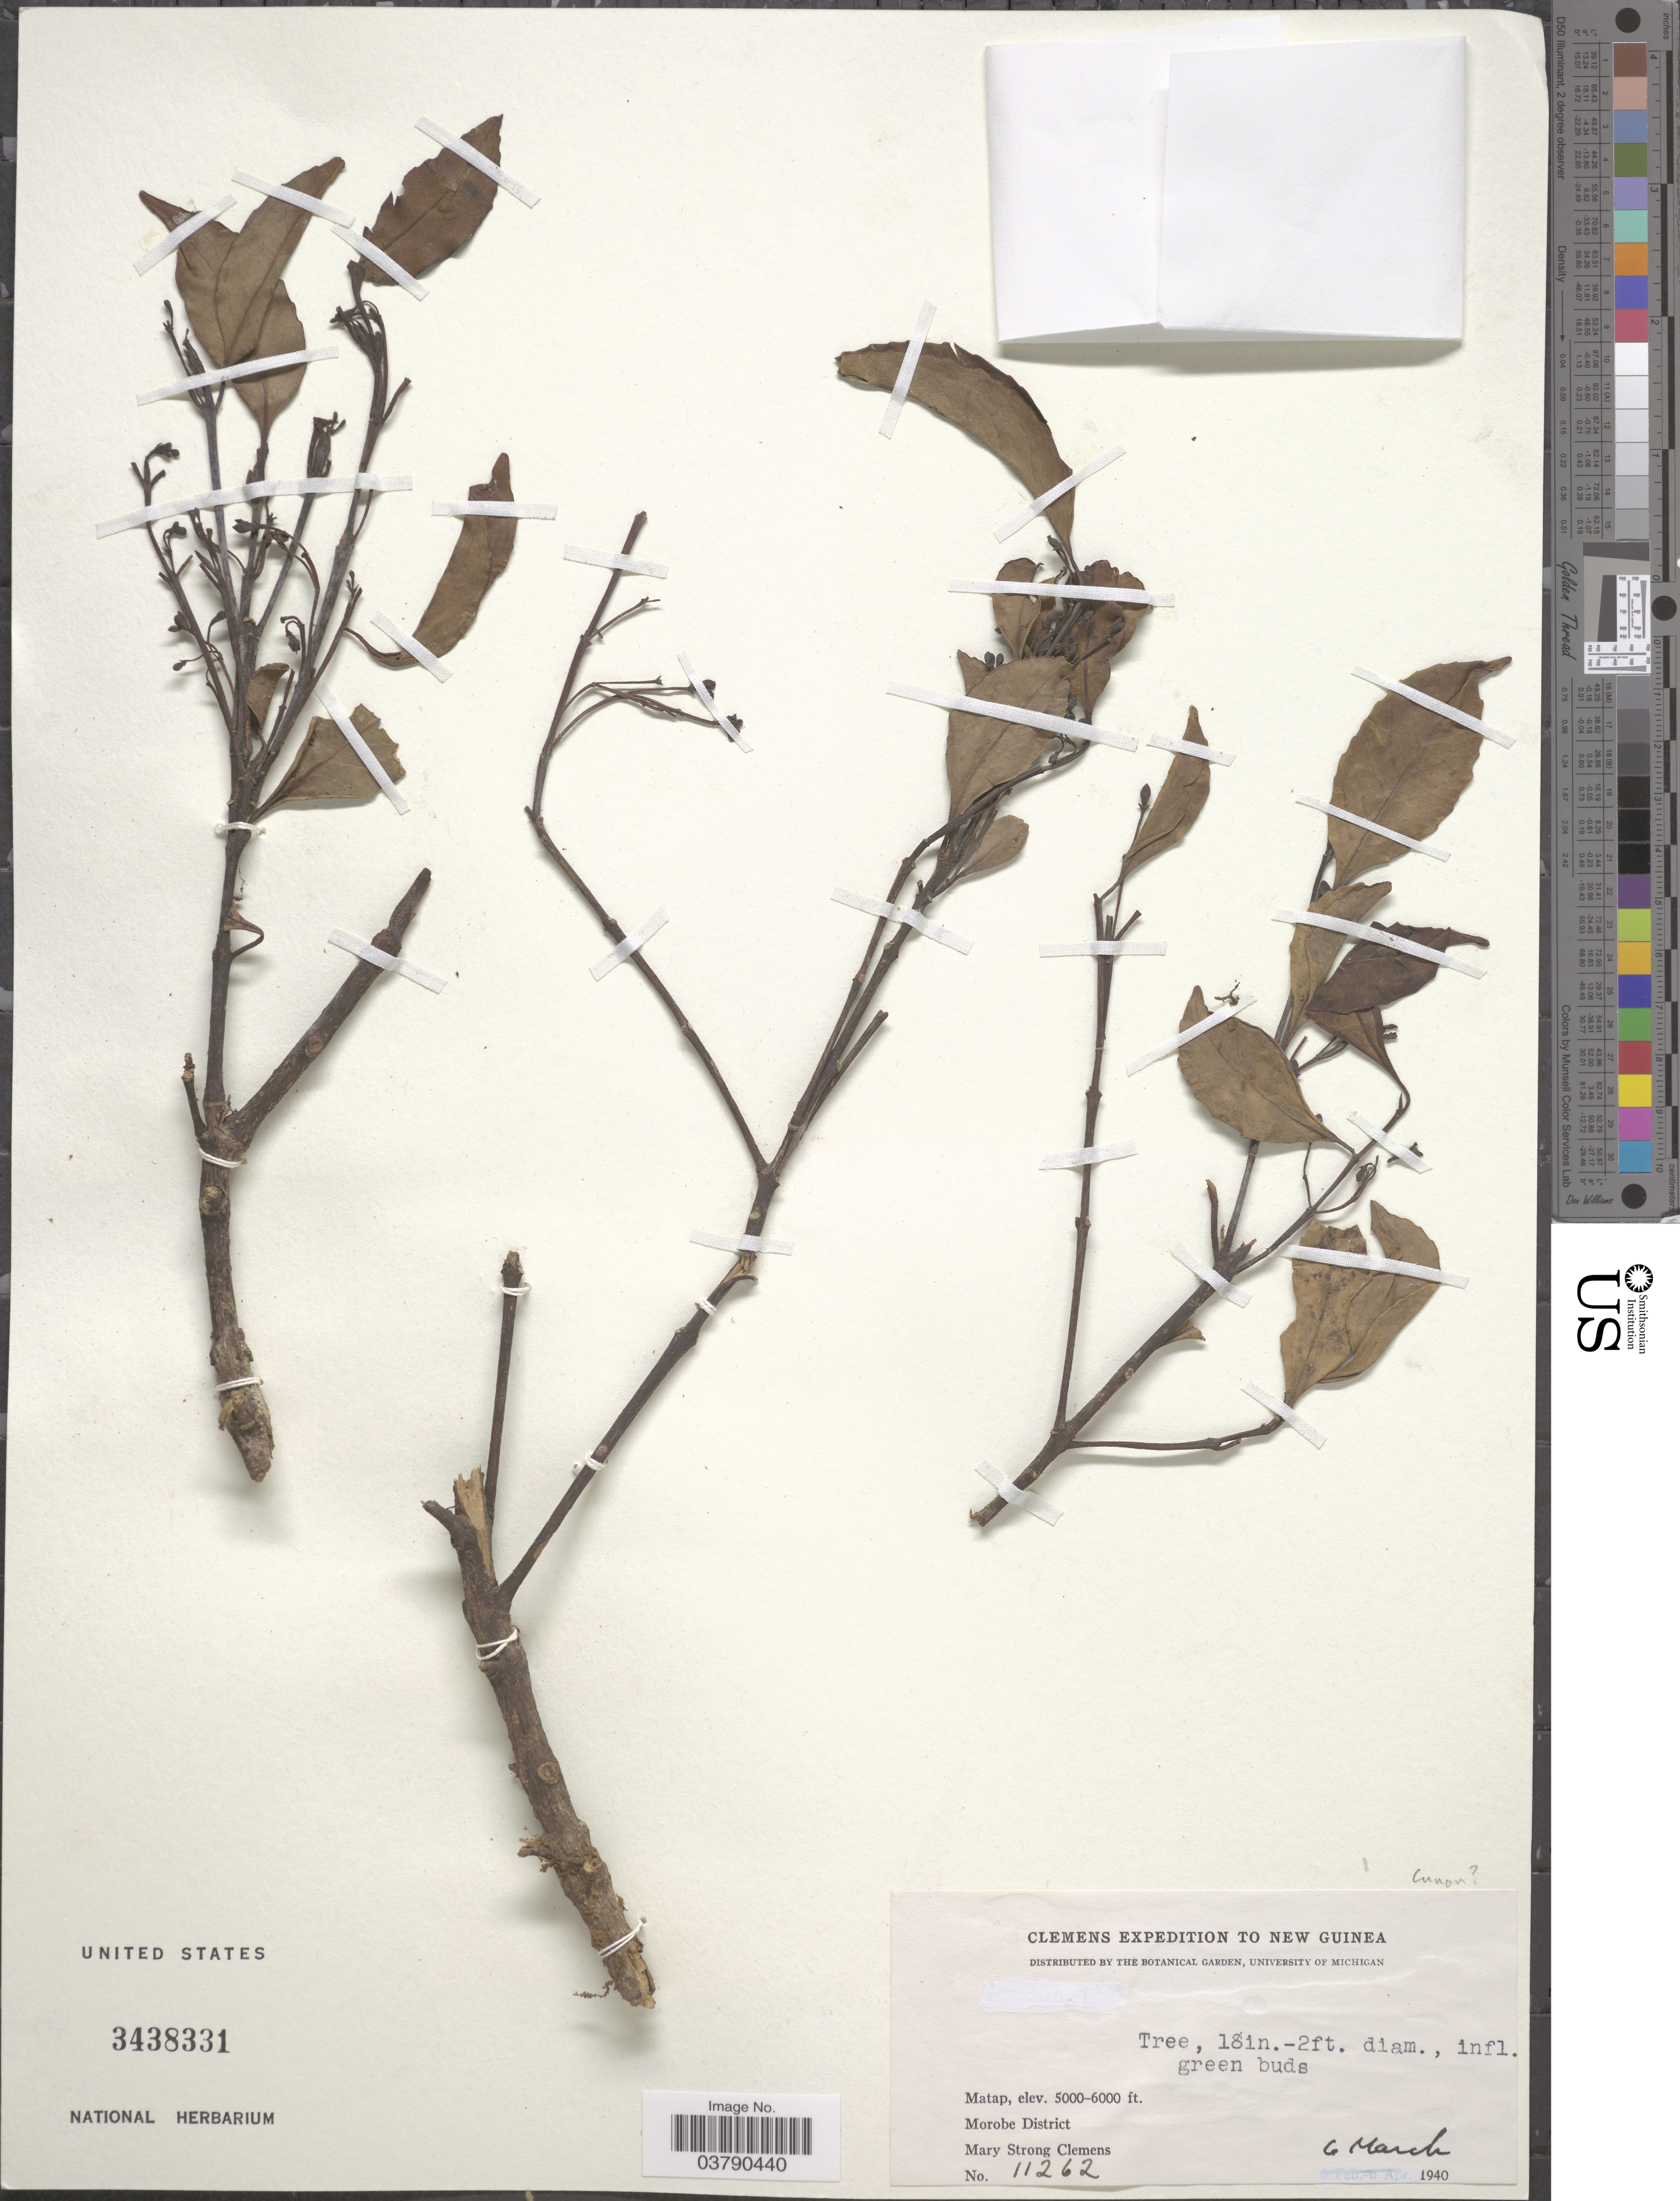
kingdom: Plantae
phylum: Tracheophyta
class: Magnoliopsida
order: Oxalidales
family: Cunoniaceae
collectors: M. S. Clemens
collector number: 11262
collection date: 1940-03-06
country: Papua New Guinea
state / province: Morobe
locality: New Guinea. Matap. Morobe District.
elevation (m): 1524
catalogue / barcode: US 3438331